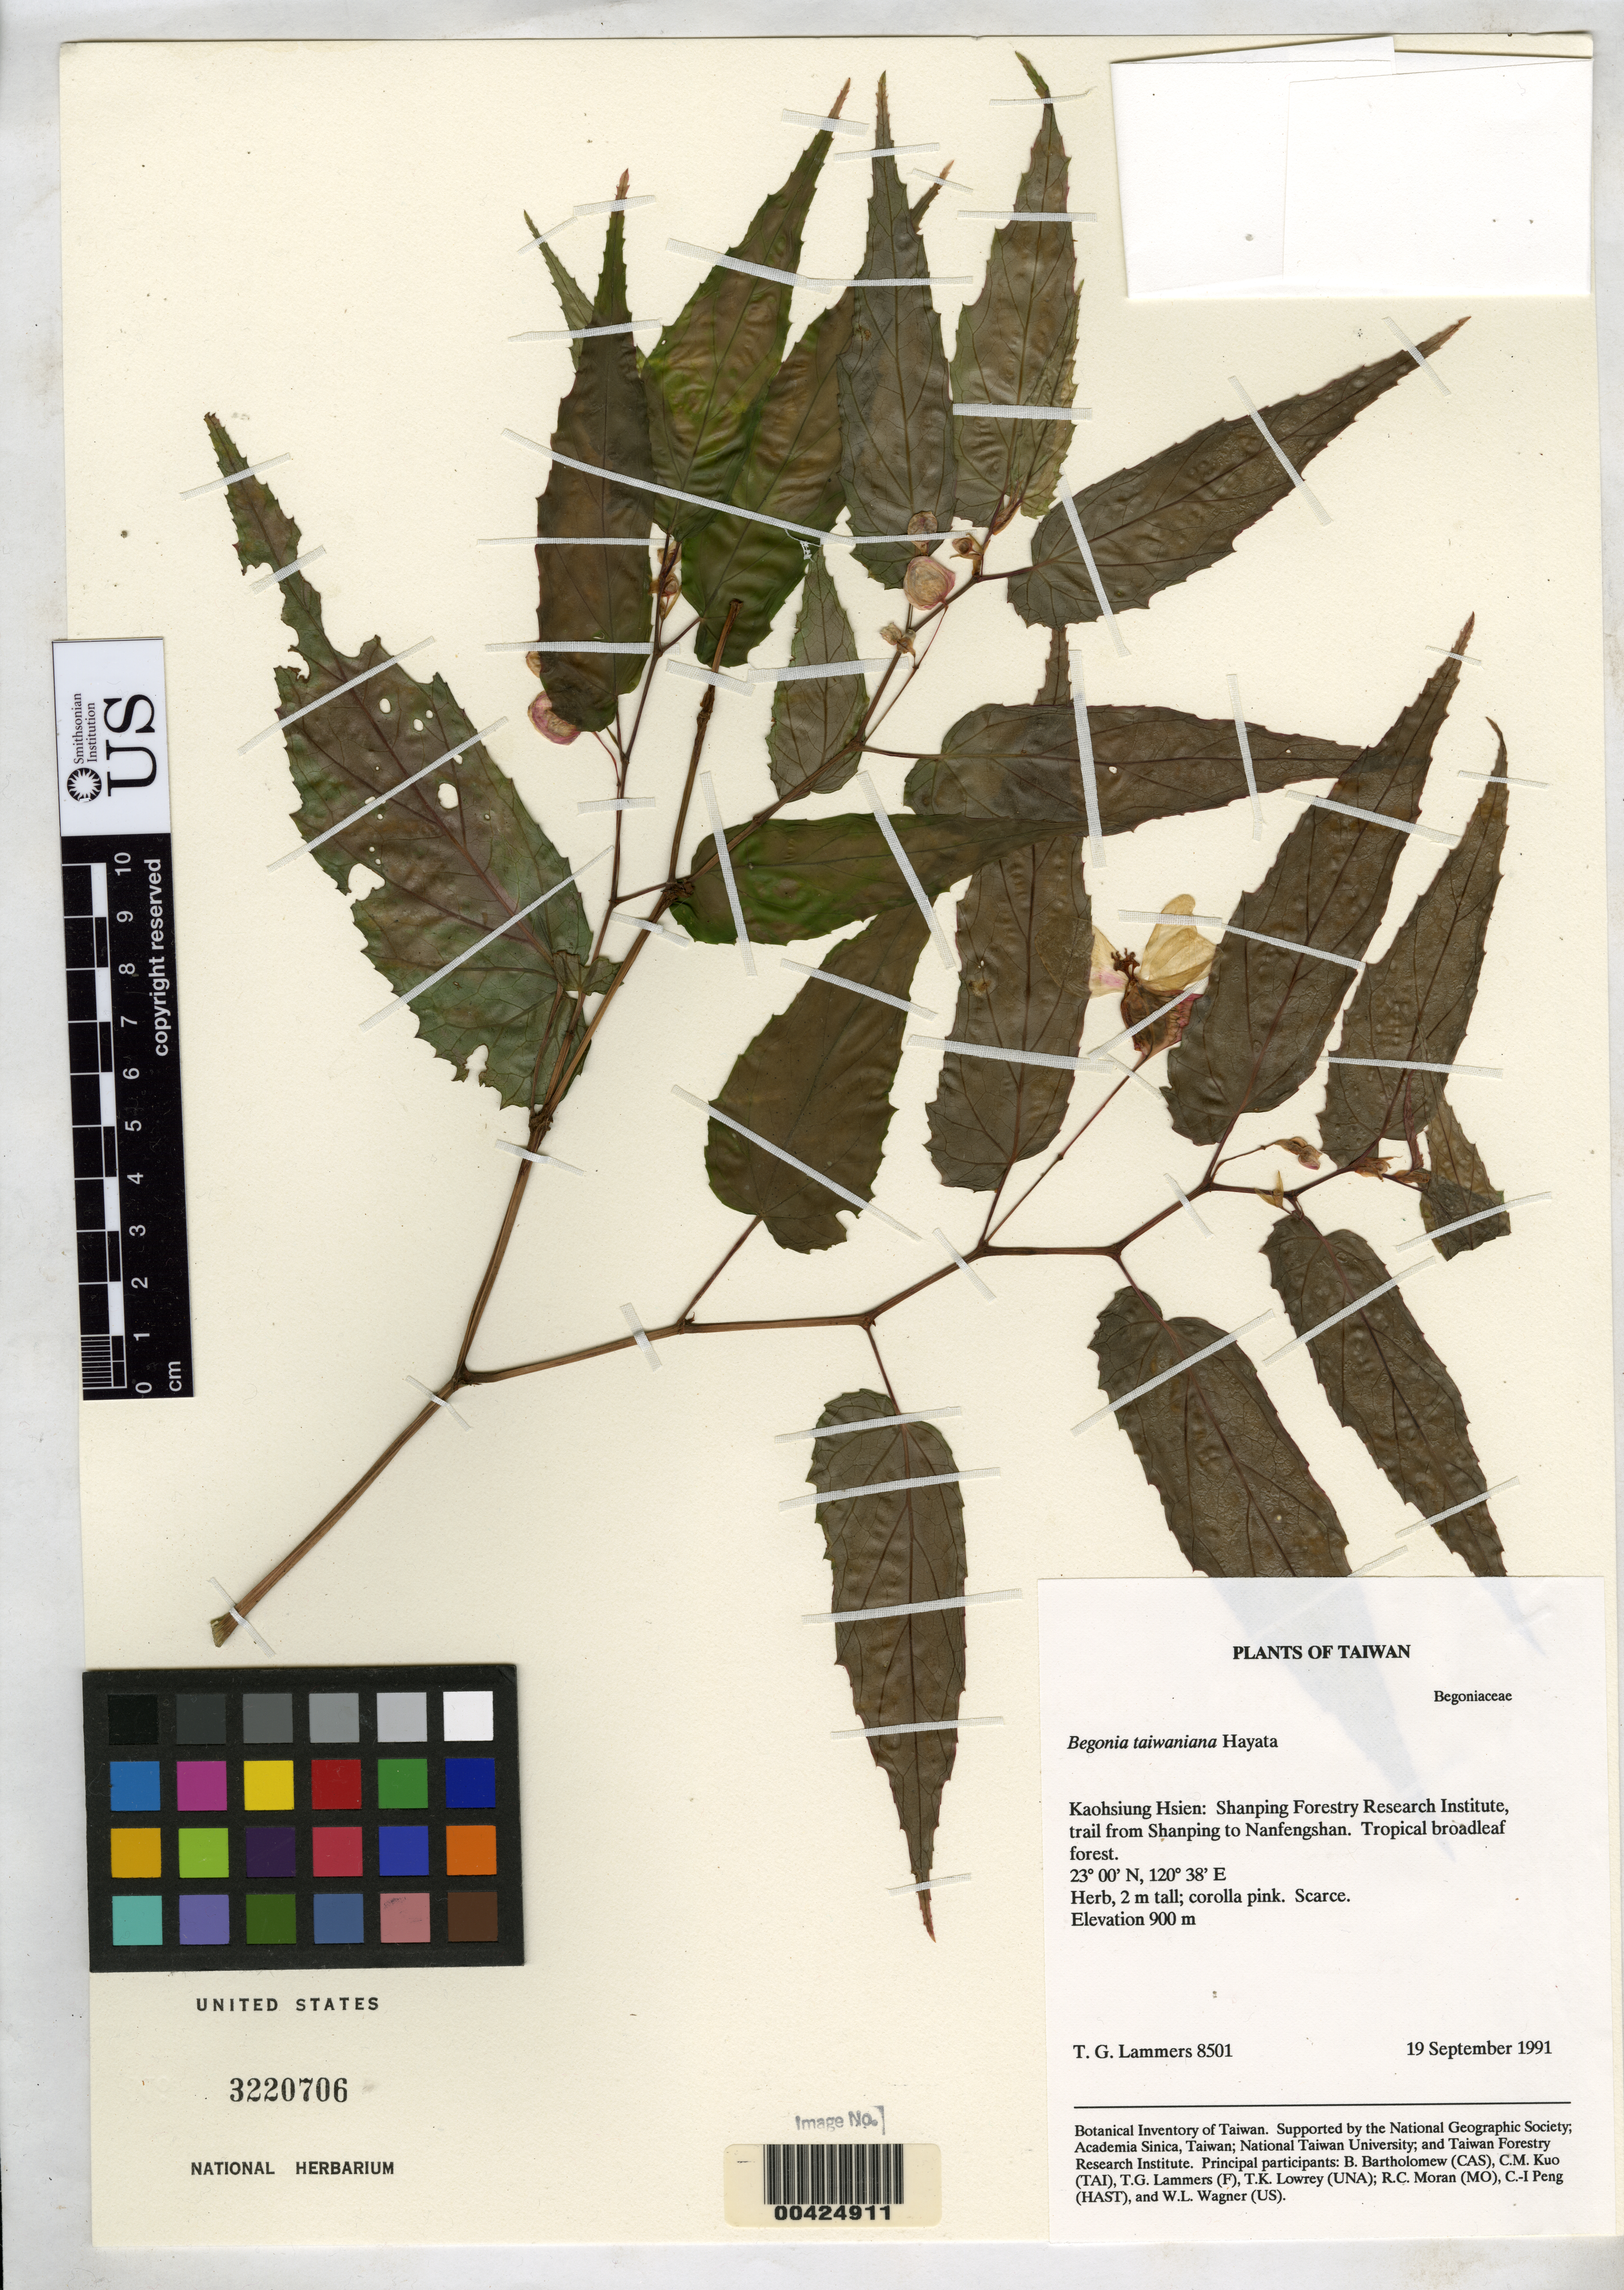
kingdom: Plantae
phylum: Tracheophyta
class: Magnoliopsida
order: Cucurbitales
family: Begoniaceae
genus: Begonia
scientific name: Begonia taiwaniana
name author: Hayata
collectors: T. G. Lammers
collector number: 8501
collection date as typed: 19 Sep 1991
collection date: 1991-09-19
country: Taiwan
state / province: Kao-hsiung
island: Taiwan [Formosa]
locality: Kaohsiung Hsien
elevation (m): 900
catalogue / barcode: US 3220706